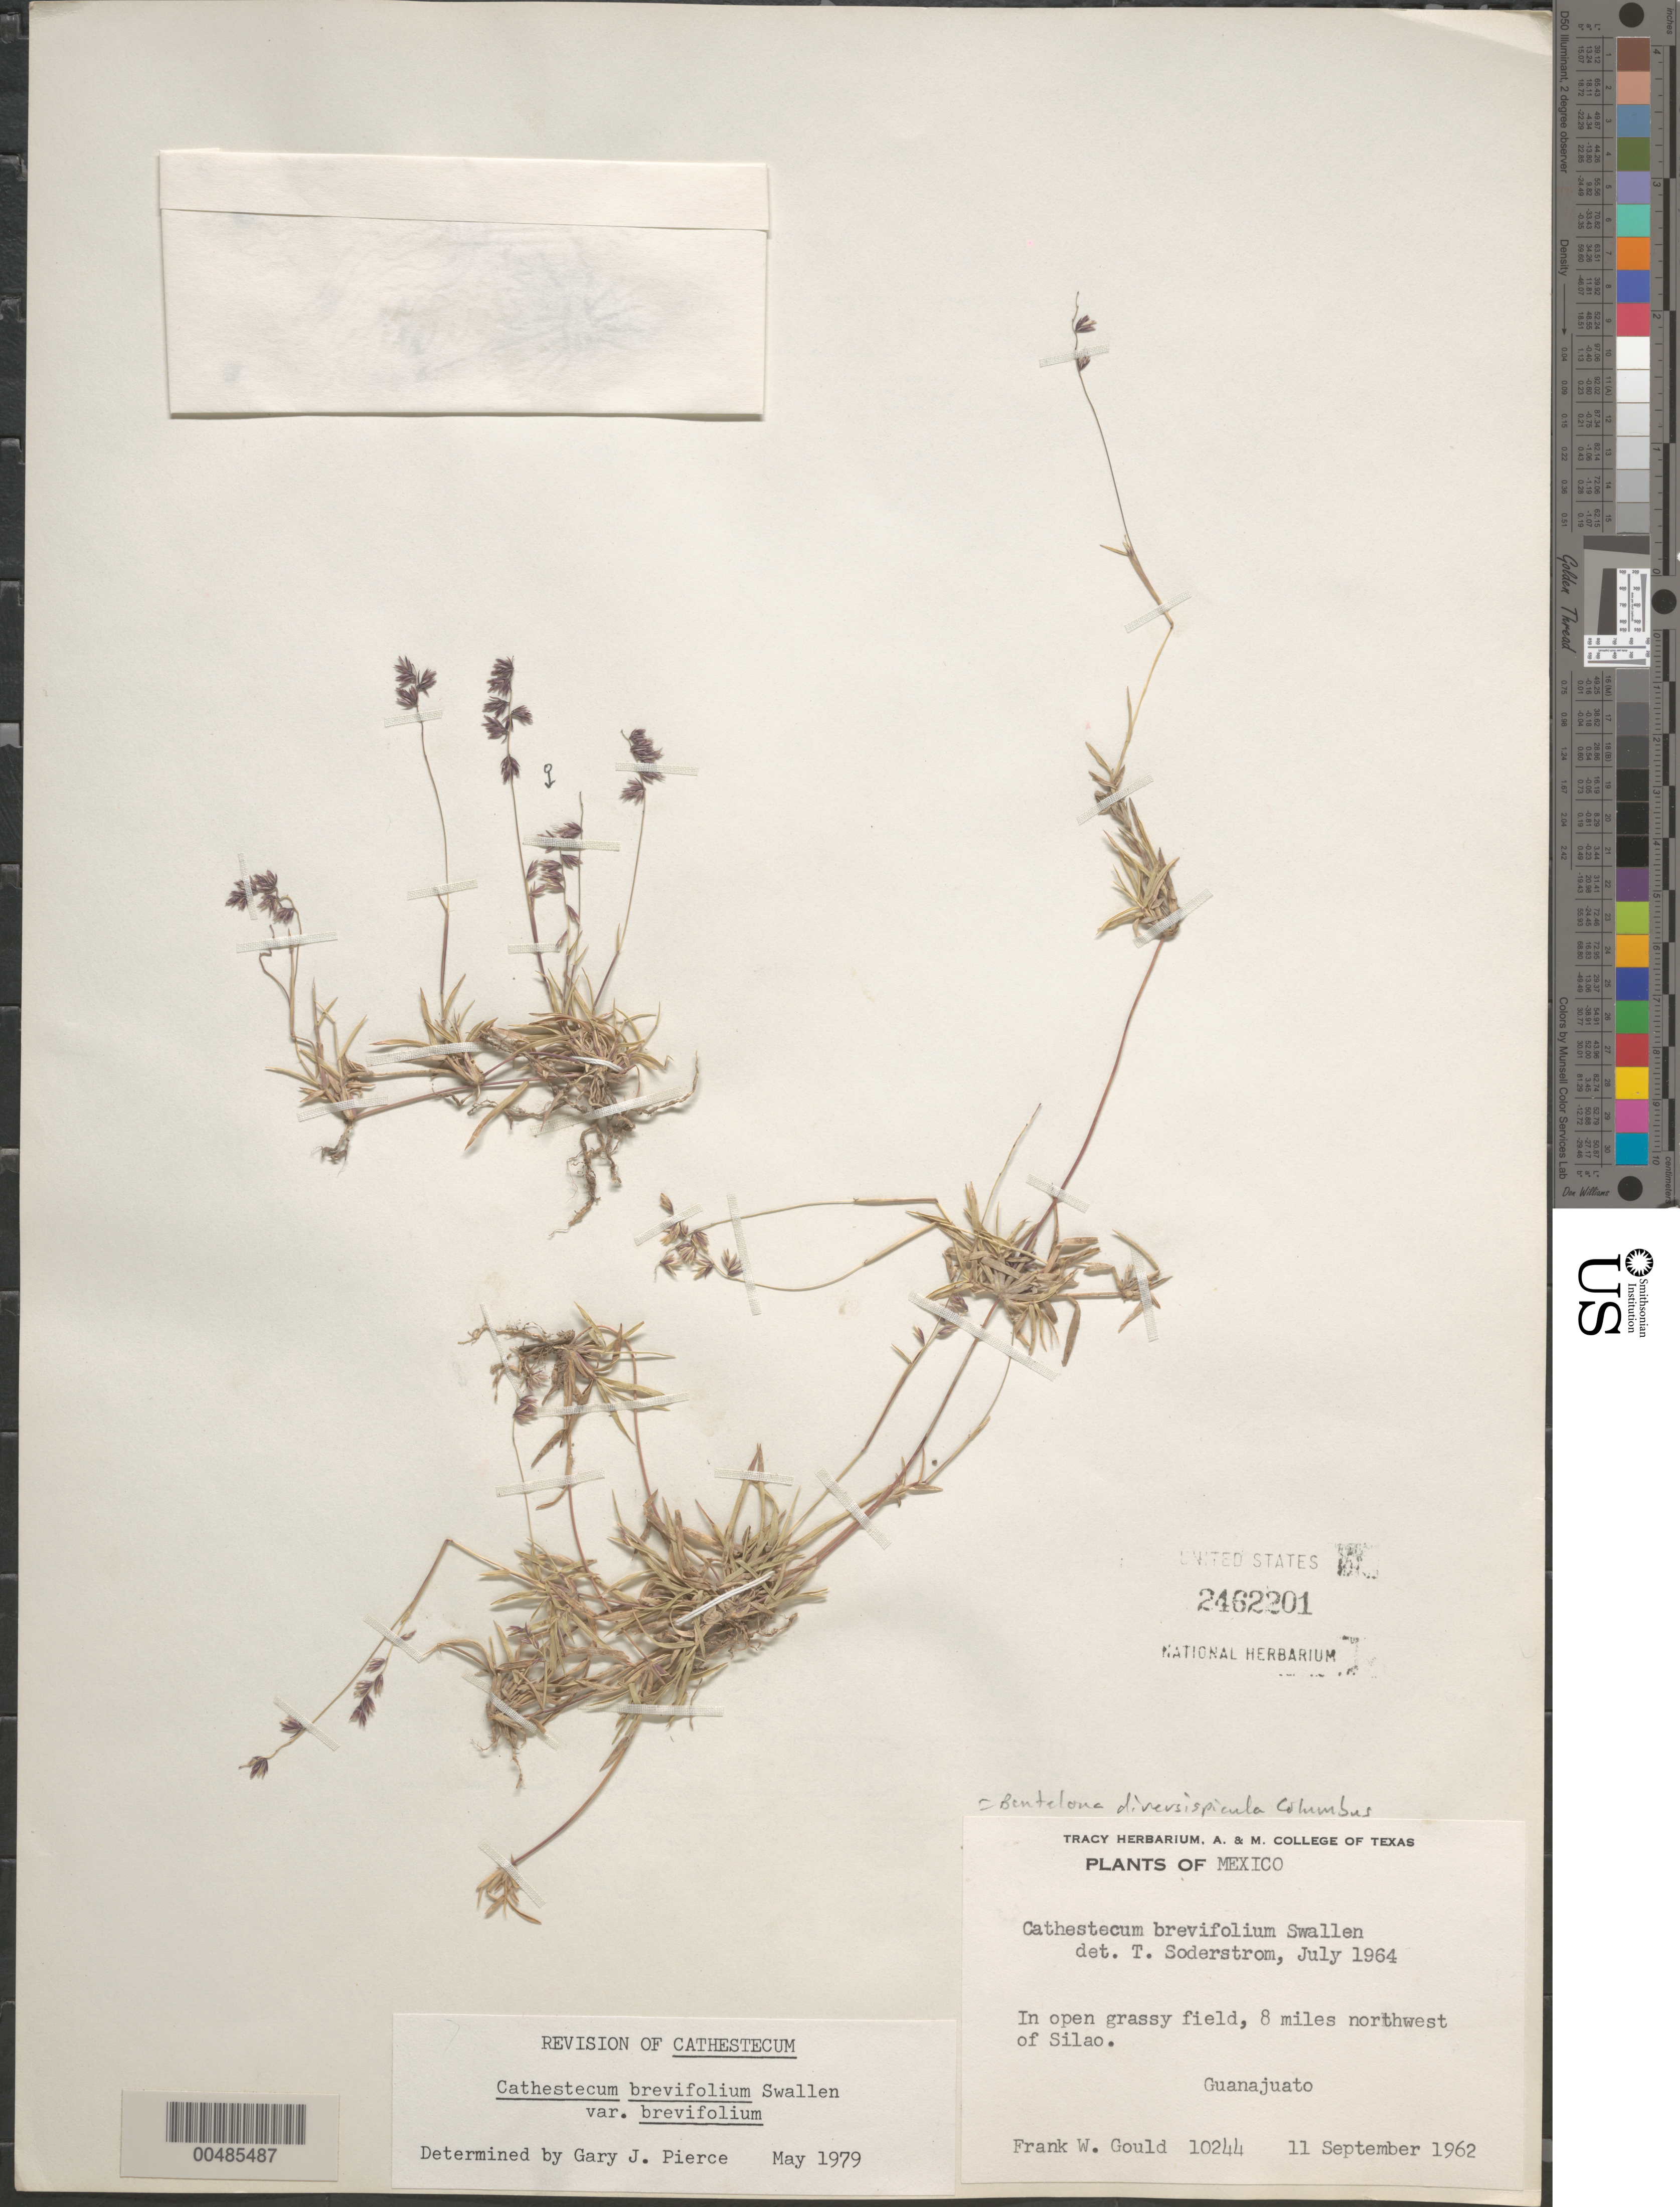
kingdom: Plantae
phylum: Tracheophyta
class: Liliopsida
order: Poales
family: Poaceae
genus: Cathestecum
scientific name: Cathestecum brevifolium var. brevifolium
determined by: Pierce, G. J.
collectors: F. W. Gould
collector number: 10244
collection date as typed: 11 Sep 1962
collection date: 1962-09-11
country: Mexico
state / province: Guanajuato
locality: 8 mi NW of Silao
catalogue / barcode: US 2462201